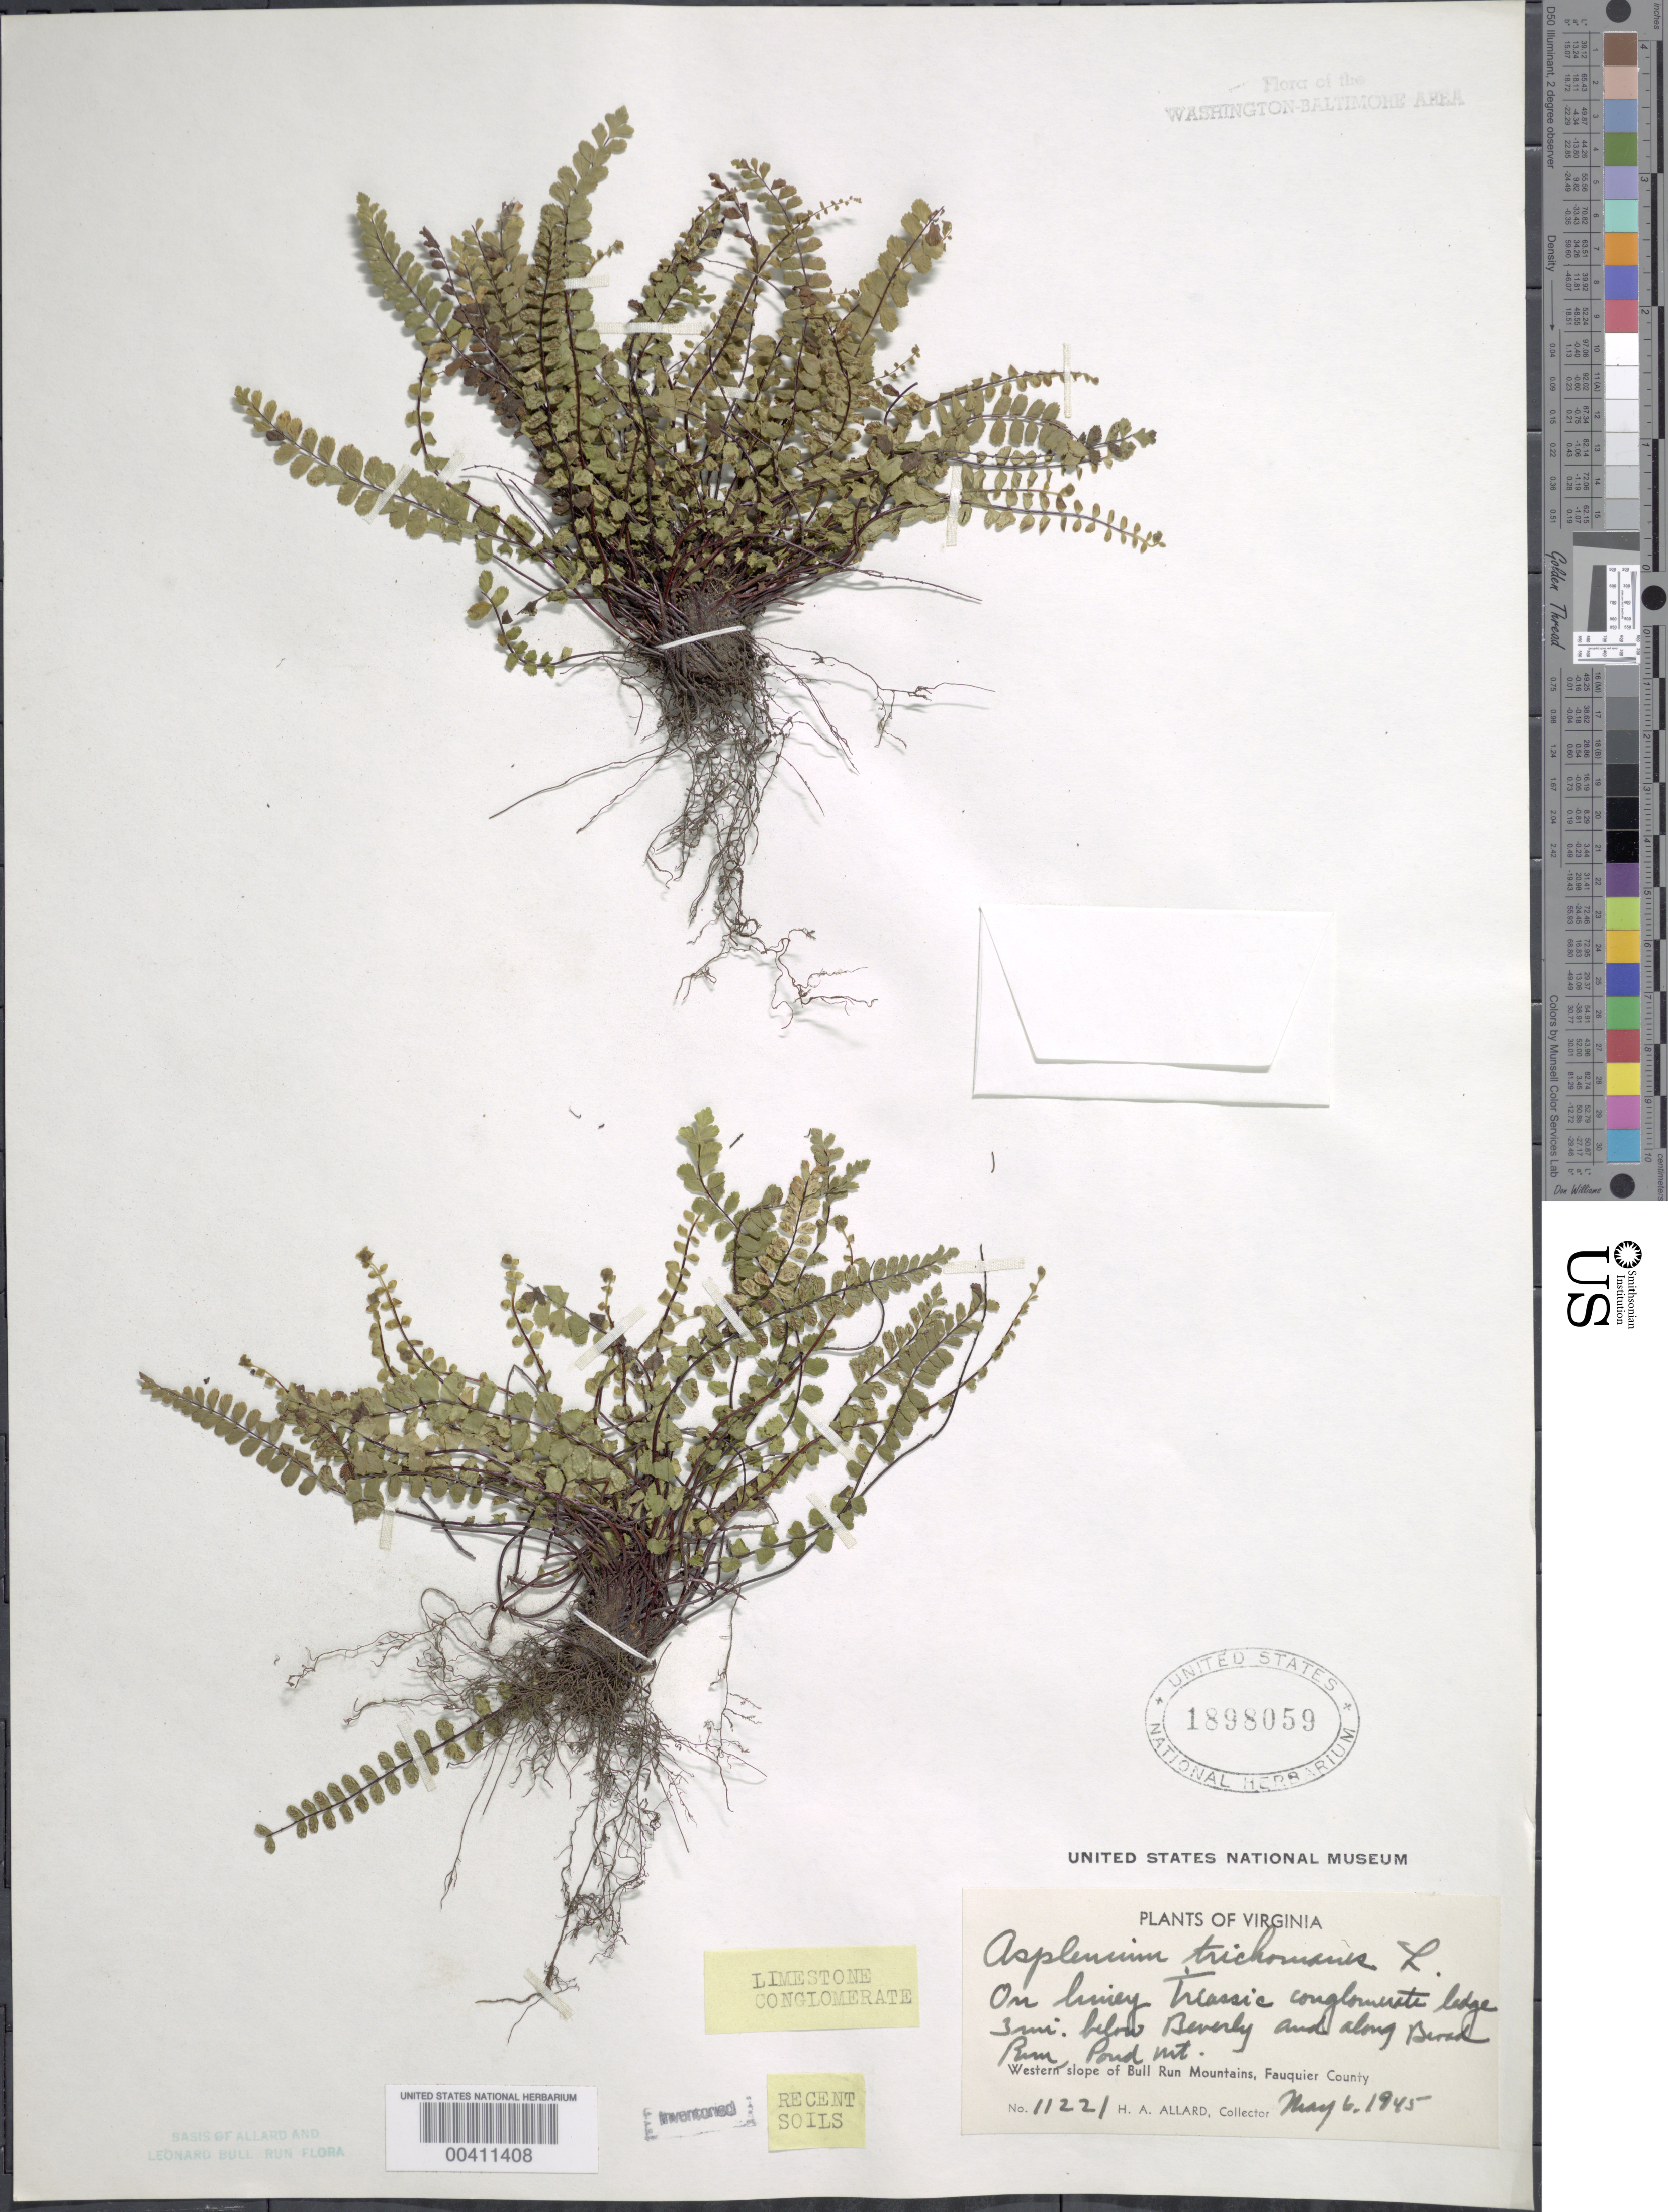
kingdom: Plantae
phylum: Tracheophyta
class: Polypodiopsida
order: Polypodiales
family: Aspleniaceae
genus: Asplenium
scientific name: Asplenium trichomanes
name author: L.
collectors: H. A. Allard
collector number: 11221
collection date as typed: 06 May 1945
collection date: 1945-05-06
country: United States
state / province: Virginia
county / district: Fauquier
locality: Broad Run, below Beverly, Pond Mountain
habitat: On limey triassic conglomerate ledge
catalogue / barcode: US 1898059